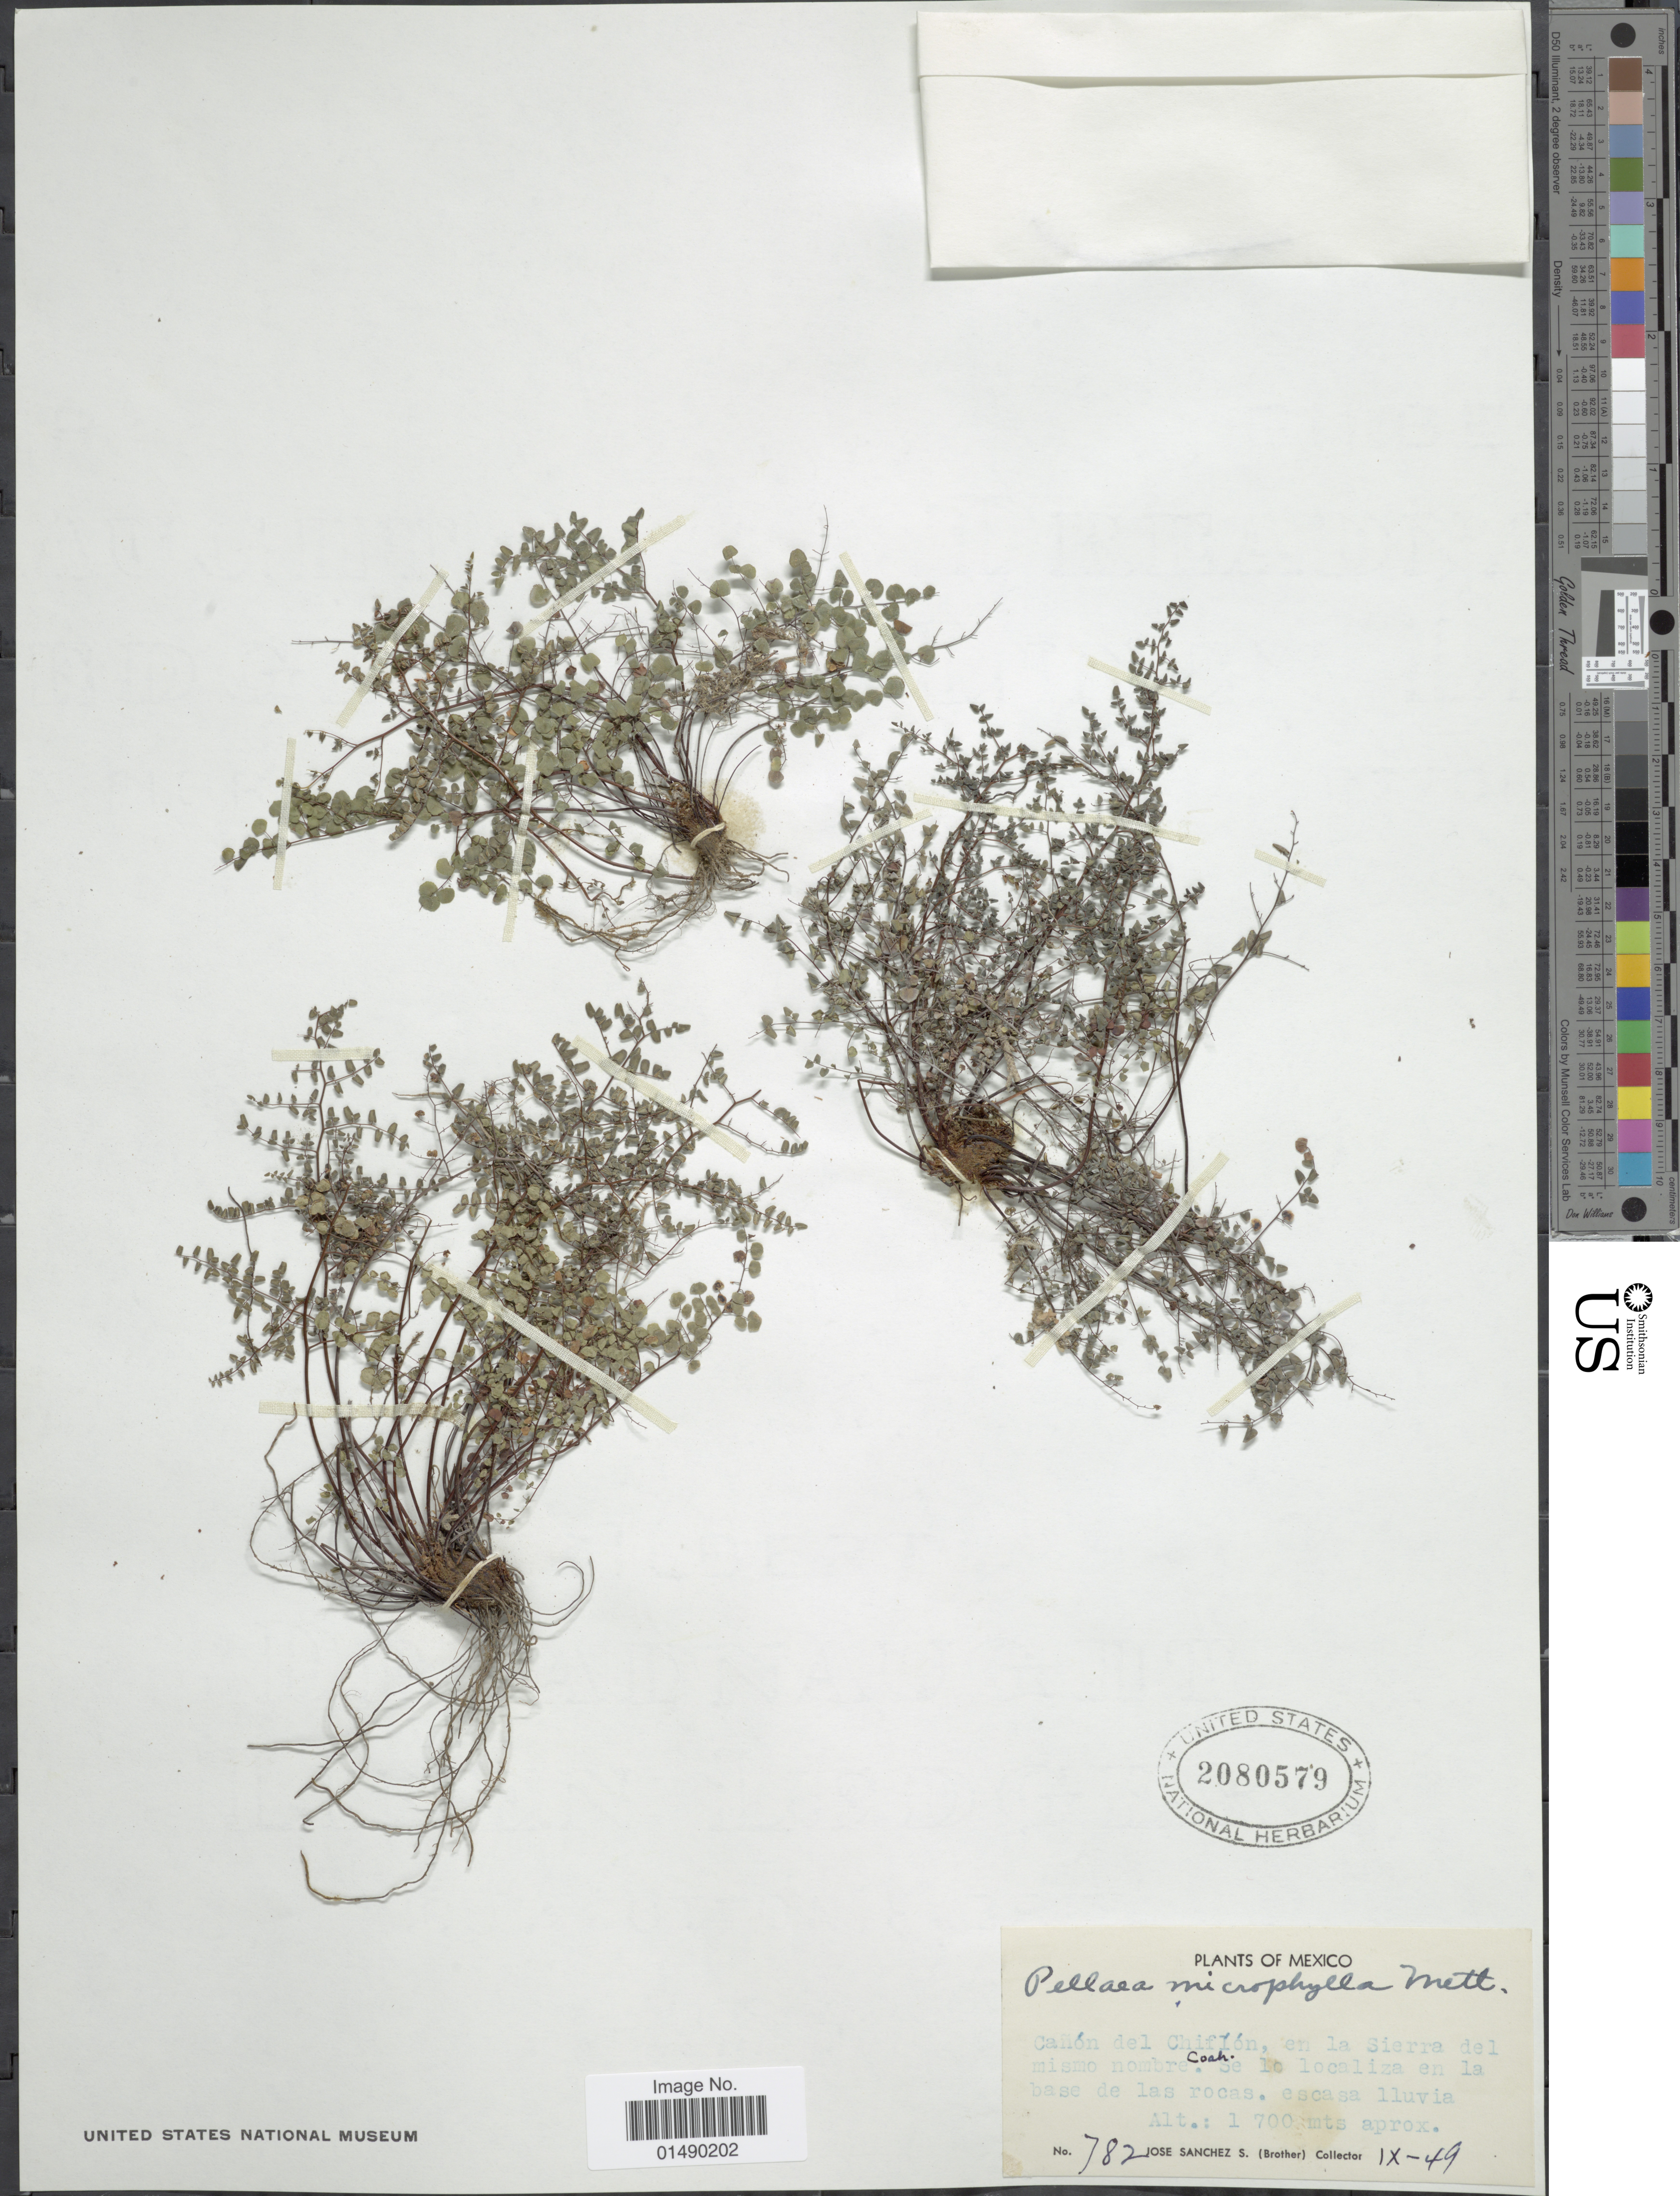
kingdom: Plantae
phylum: Tracheophyta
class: Polypodiopsida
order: Polypodiales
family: Pteridaceae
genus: Argyrochosma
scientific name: Argyrochosma microphylla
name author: (Mett. ex Kuhn) Windham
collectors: J. Sanchez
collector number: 782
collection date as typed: Transcribed d/m/y: /9/49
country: Mexico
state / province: Coahuila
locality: Mexico, Canon del Chifon, en la Sierra del mismo nombre.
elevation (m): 1700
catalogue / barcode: US 2080579